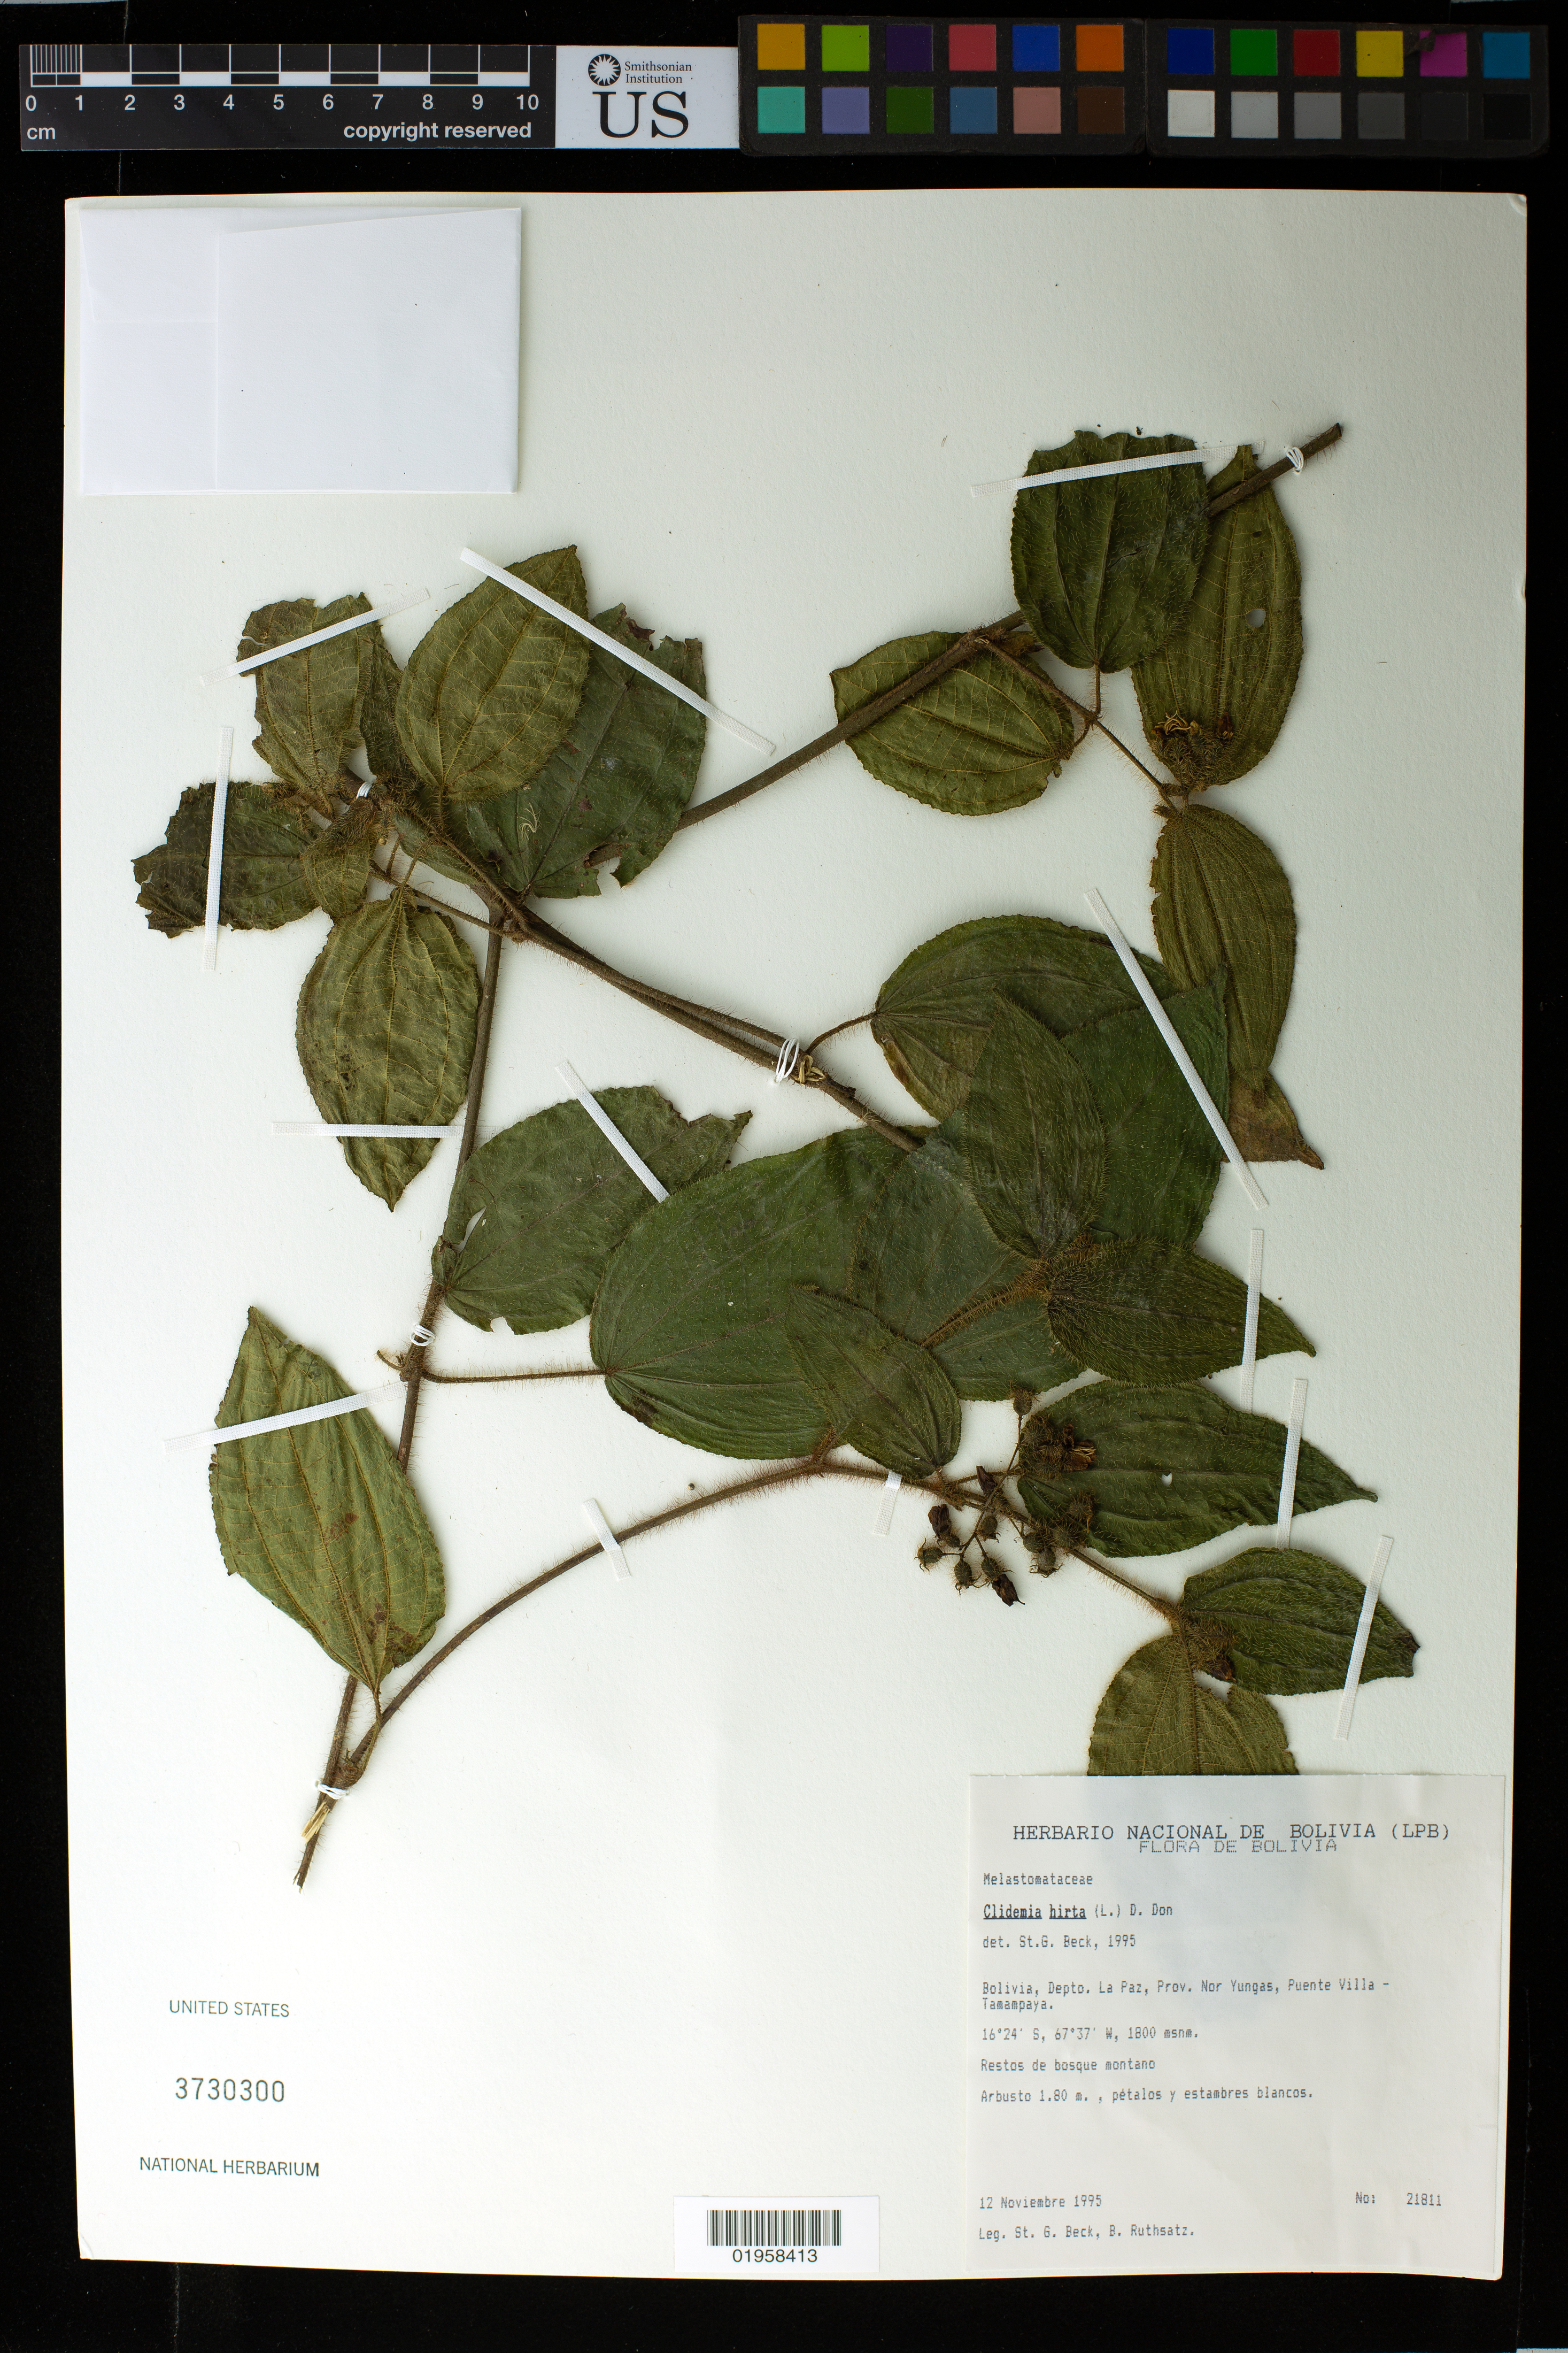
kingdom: Plantae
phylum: Tracheophyta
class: Magnoliopsida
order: Myrtales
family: Melastomataceae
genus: Clidemia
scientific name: Clidemia hirta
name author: (L.) D. Don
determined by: Beck, S. G.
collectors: S. G. Beck & B. Ruthsatz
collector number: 21811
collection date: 1995-11-12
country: Bolivia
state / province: La Paz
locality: Prov. Nor Yungas, Puente Villa-Tamampaya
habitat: Restos de bosque montano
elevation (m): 1800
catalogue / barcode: US 3730300